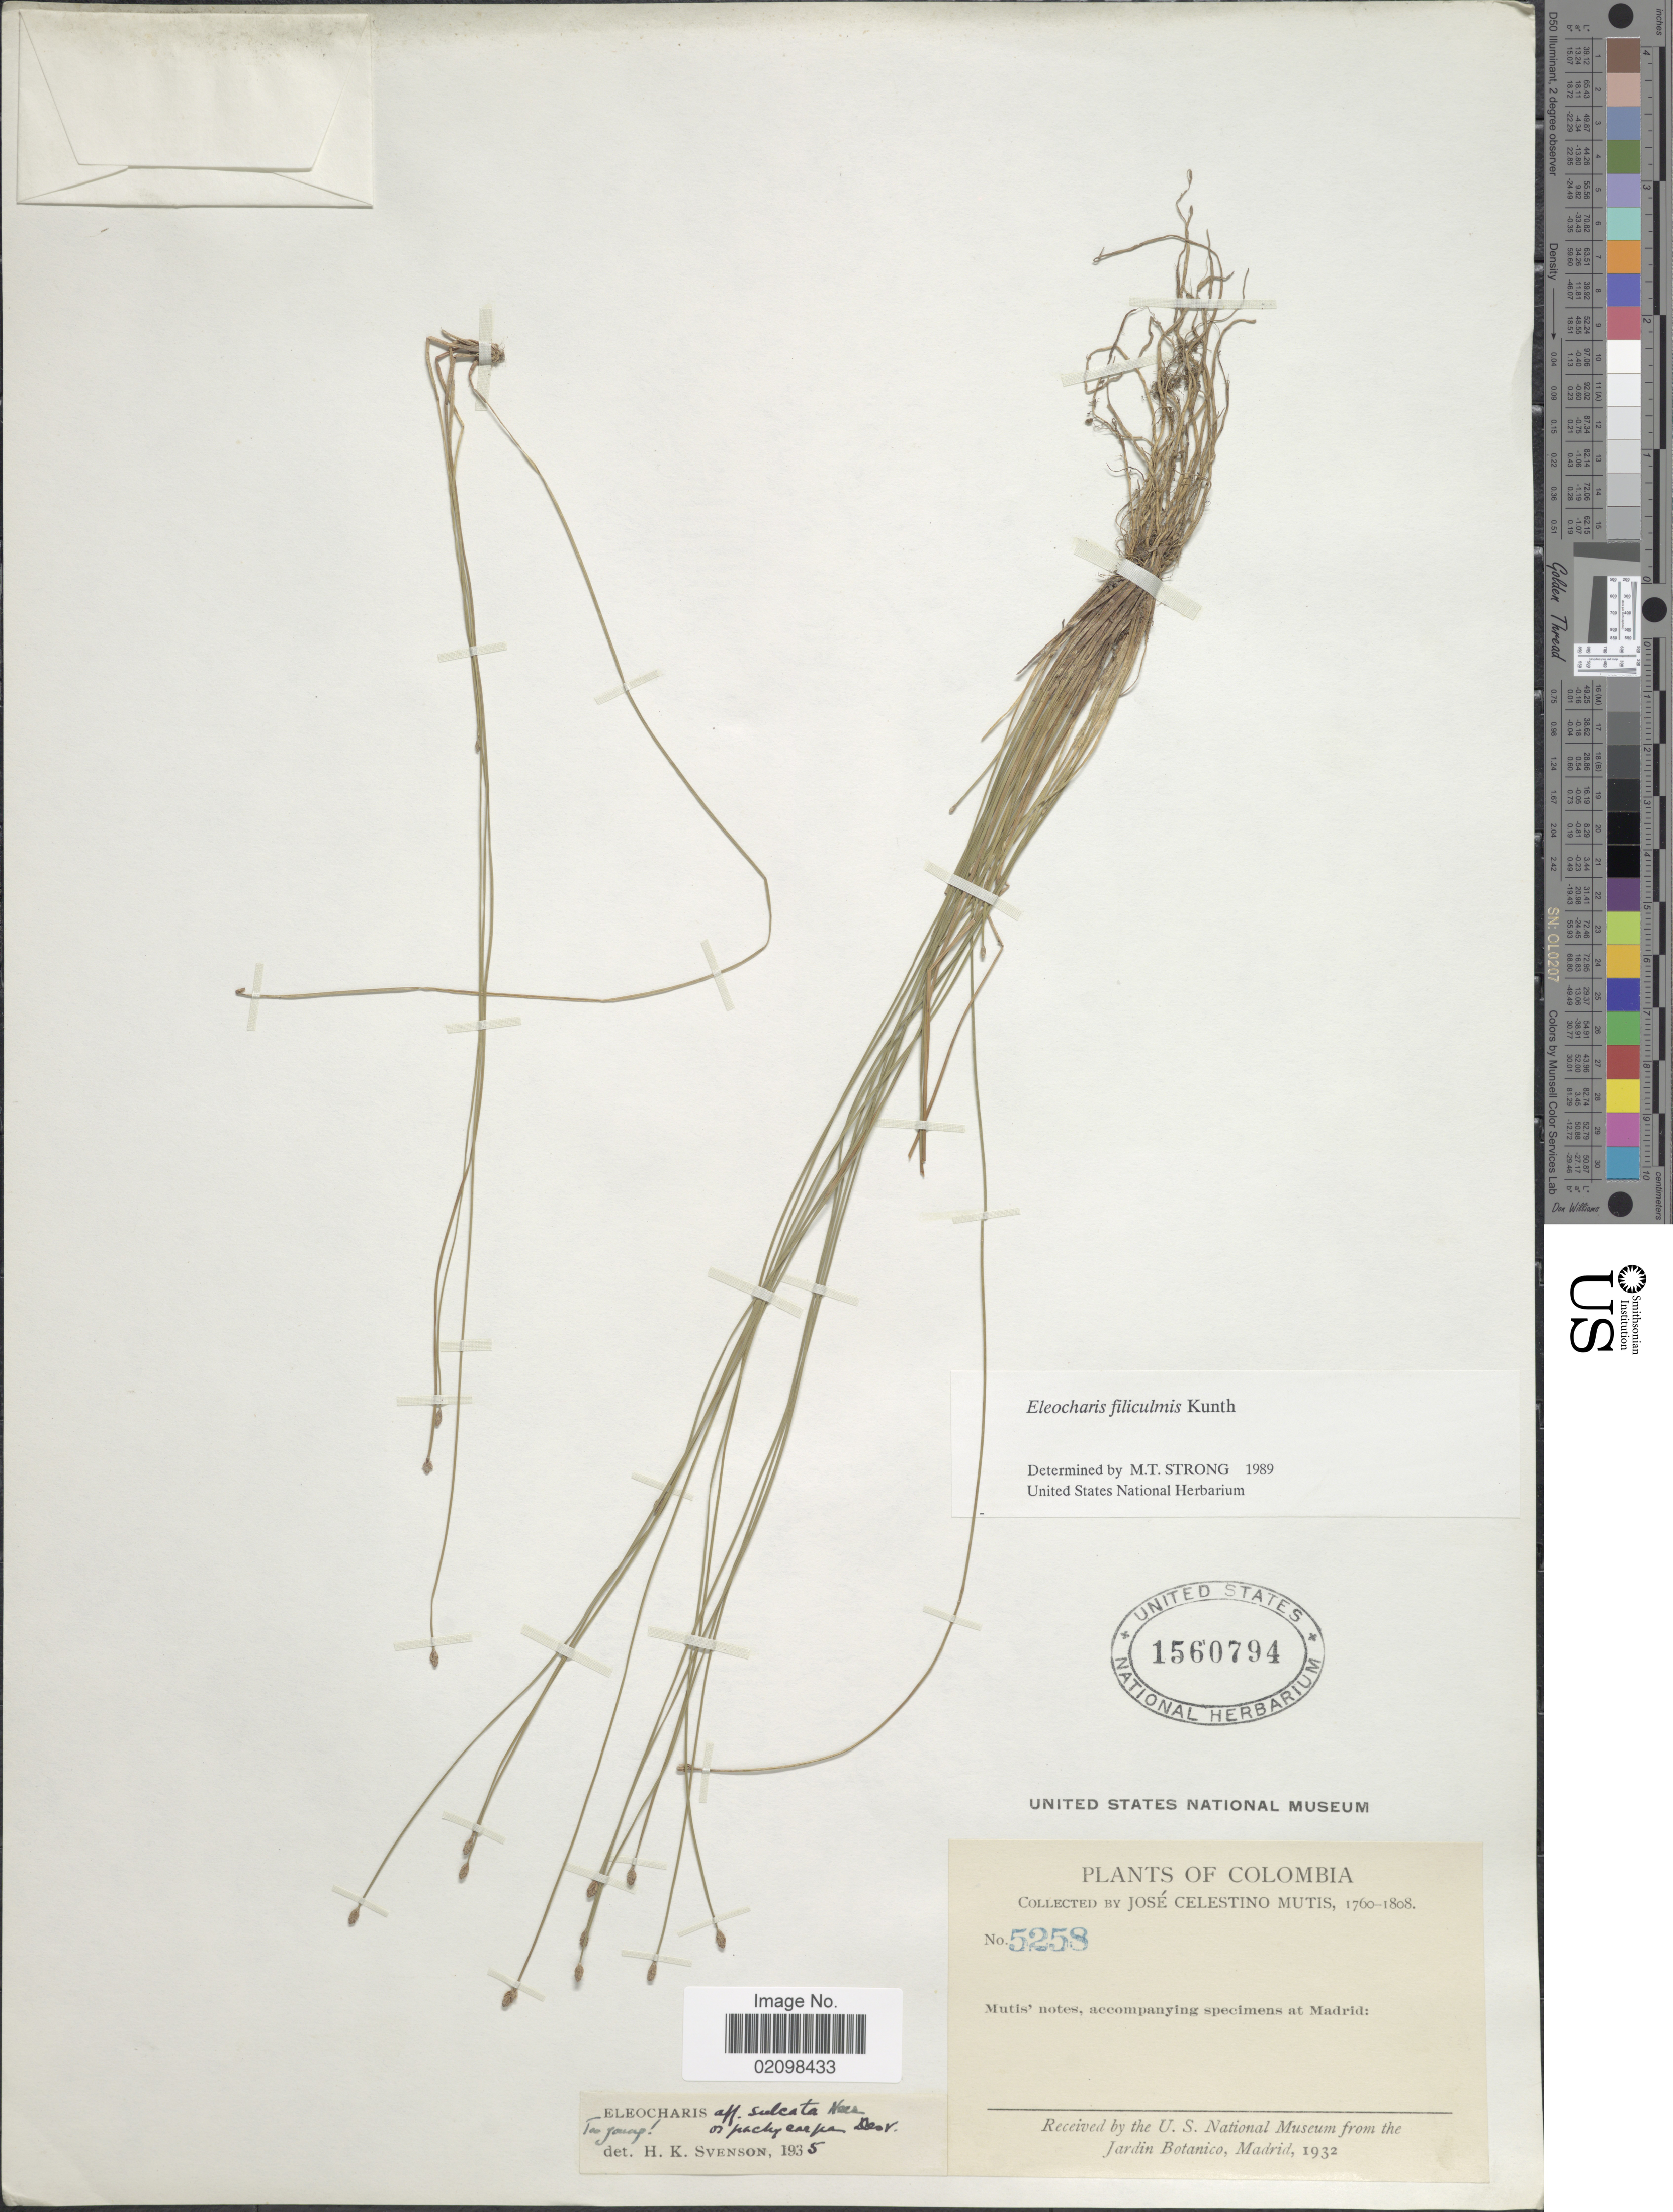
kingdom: Plantae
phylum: Tracheophyta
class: Liliopsida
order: Poales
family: Cyperaceae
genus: Eleocharis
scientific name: Eleocharis filiculmis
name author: Kunth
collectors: J. C. B. Mutis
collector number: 5258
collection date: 1760/1808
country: Colombia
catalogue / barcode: US 1560794